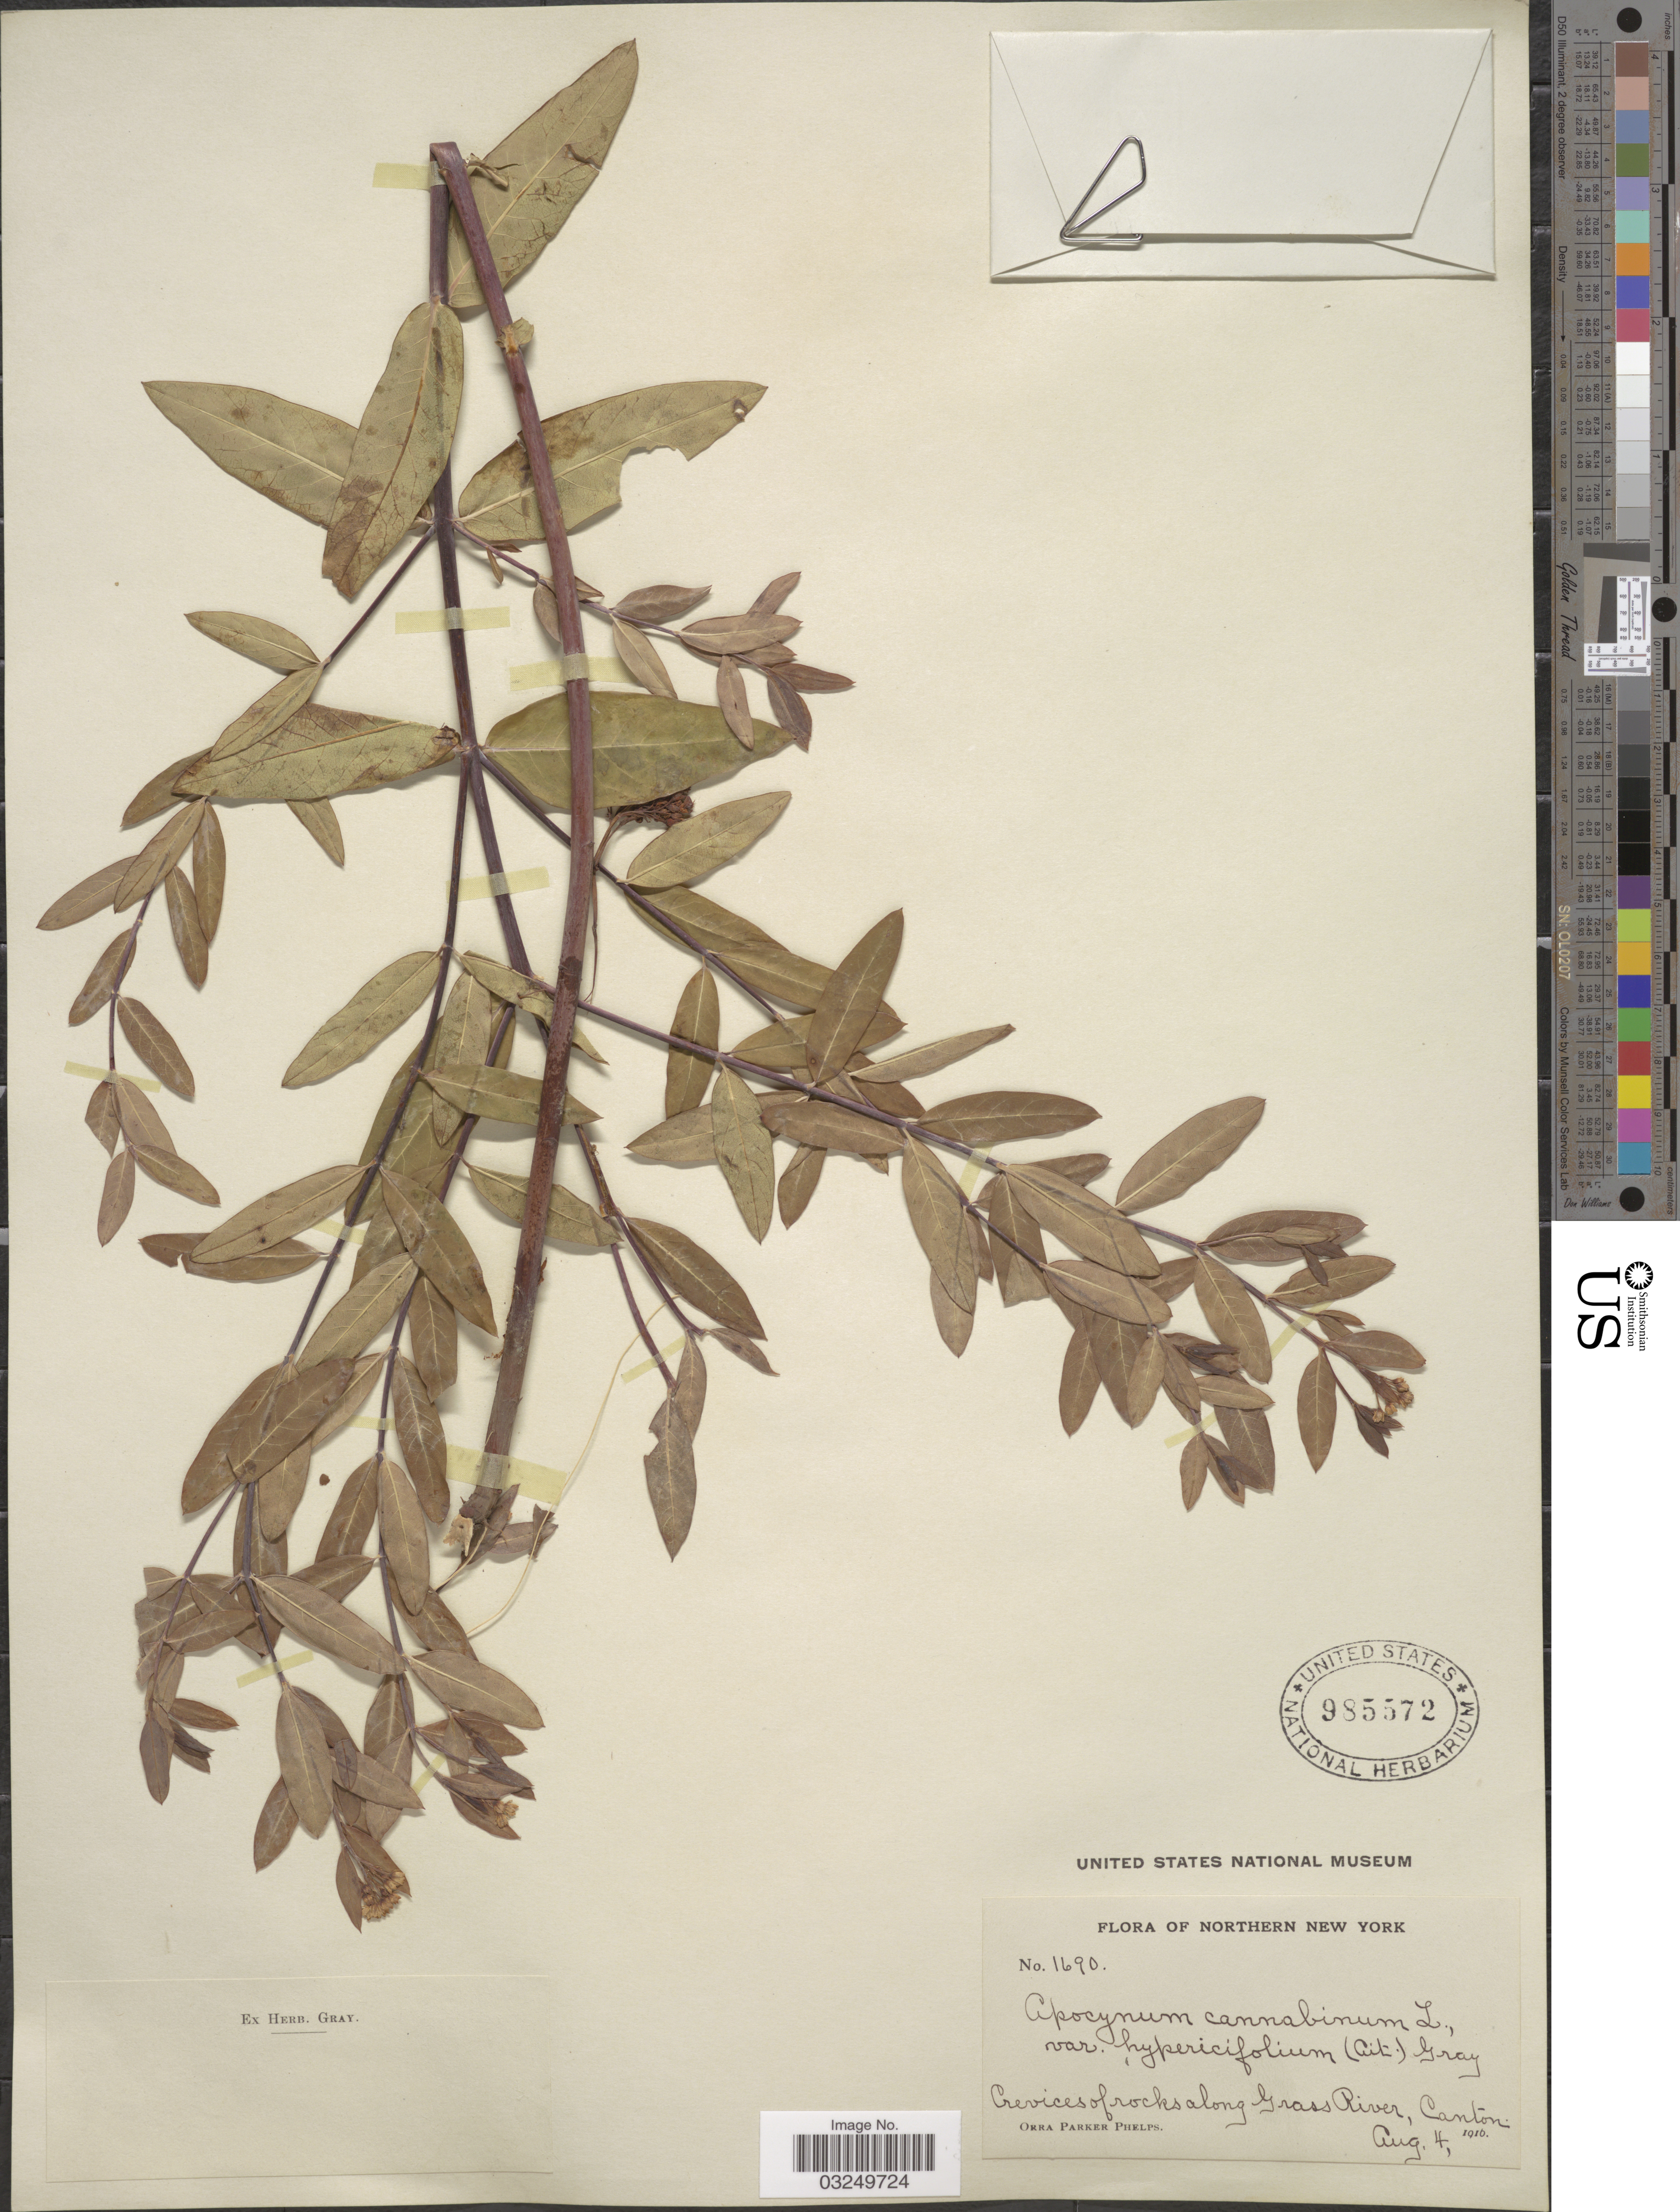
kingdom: Plantae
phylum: Tracheophyta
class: Magnoliopsida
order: Gentianales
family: Apocynaceae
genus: Apocynum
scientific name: Apocynum cannabinum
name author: L.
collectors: O. P. Phelps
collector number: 1690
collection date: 1916-08-04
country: United States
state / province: New York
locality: Northern New York. Crevices of rocks along Grass River, Canton.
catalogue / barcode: US 985572